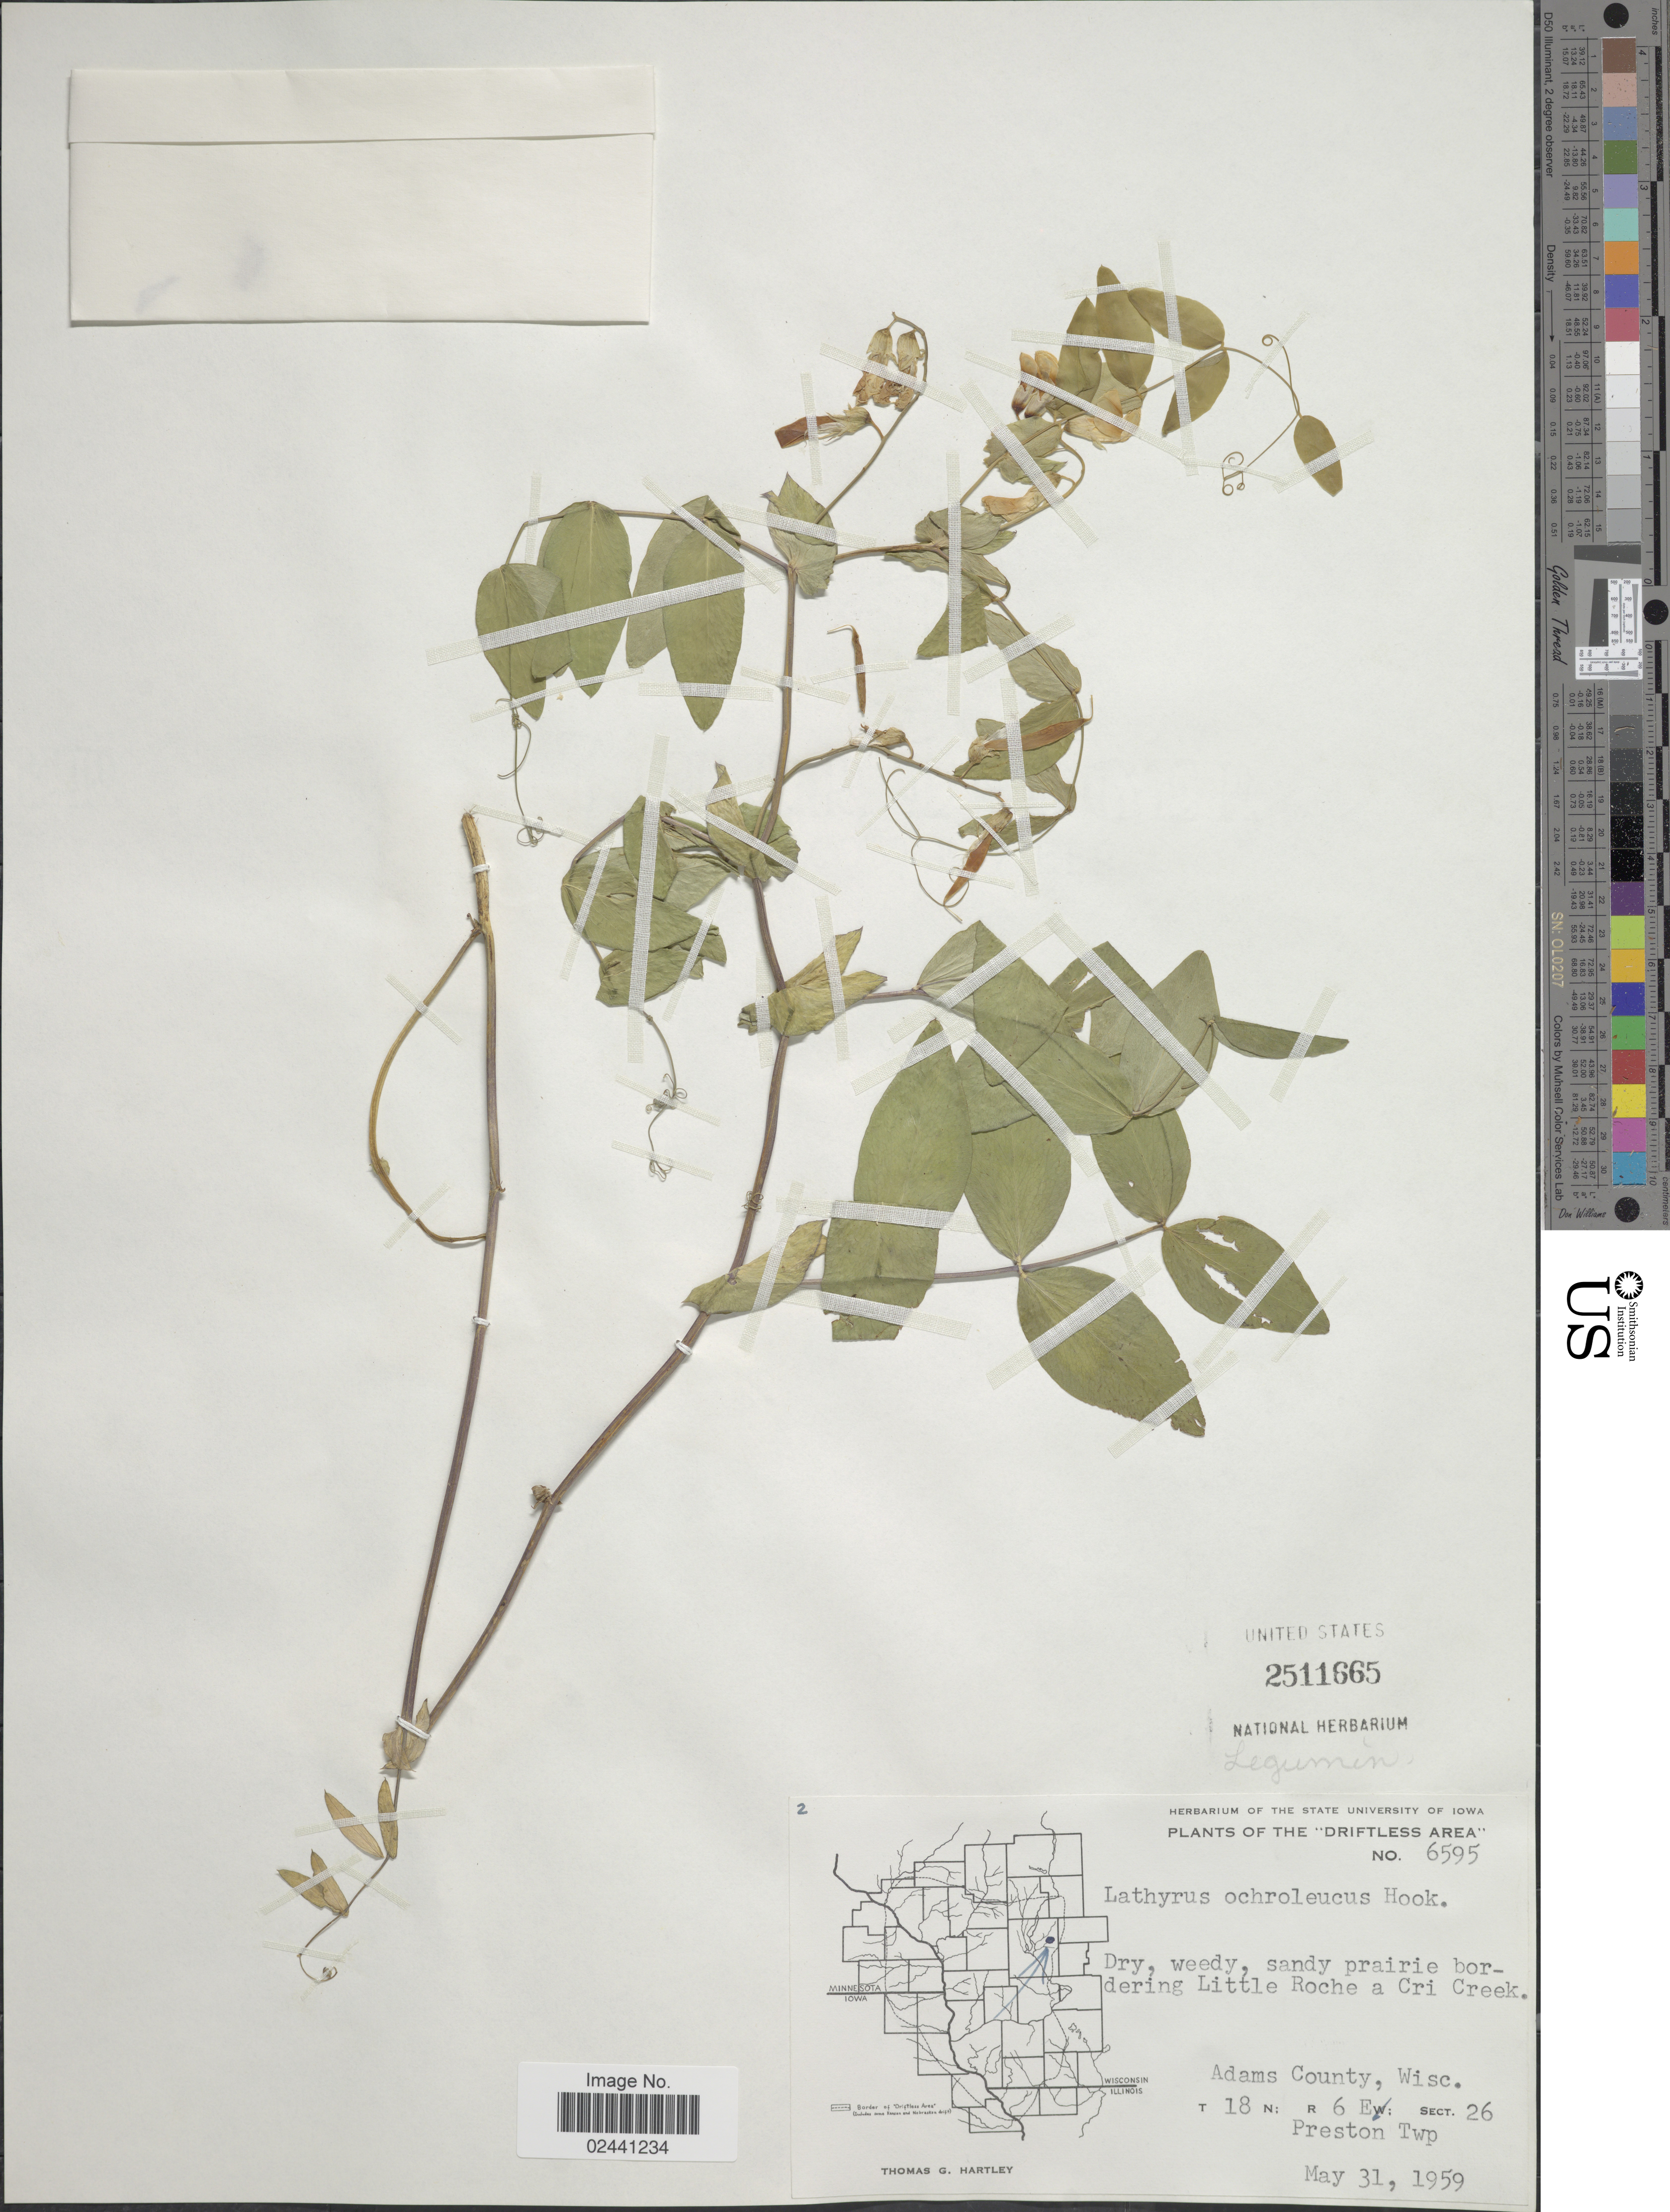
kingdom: Plantae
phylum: Tracheophyta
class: Magnoliopsida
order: Fabales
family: Fabaceae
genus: Lathyrus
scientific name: Lathyrus ochroleucus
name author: Hook.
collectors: T. G. Hartley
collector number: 6595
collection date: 1959-05-31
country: United States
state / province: Wisconsin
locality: The "Driftless Area" Dry, weedy, sandy prairie bordering Little Roche a Cri Creek, Adams County, Wisc. T18N R6E Sec. 26, Preston Twp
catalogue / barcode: US 2511665